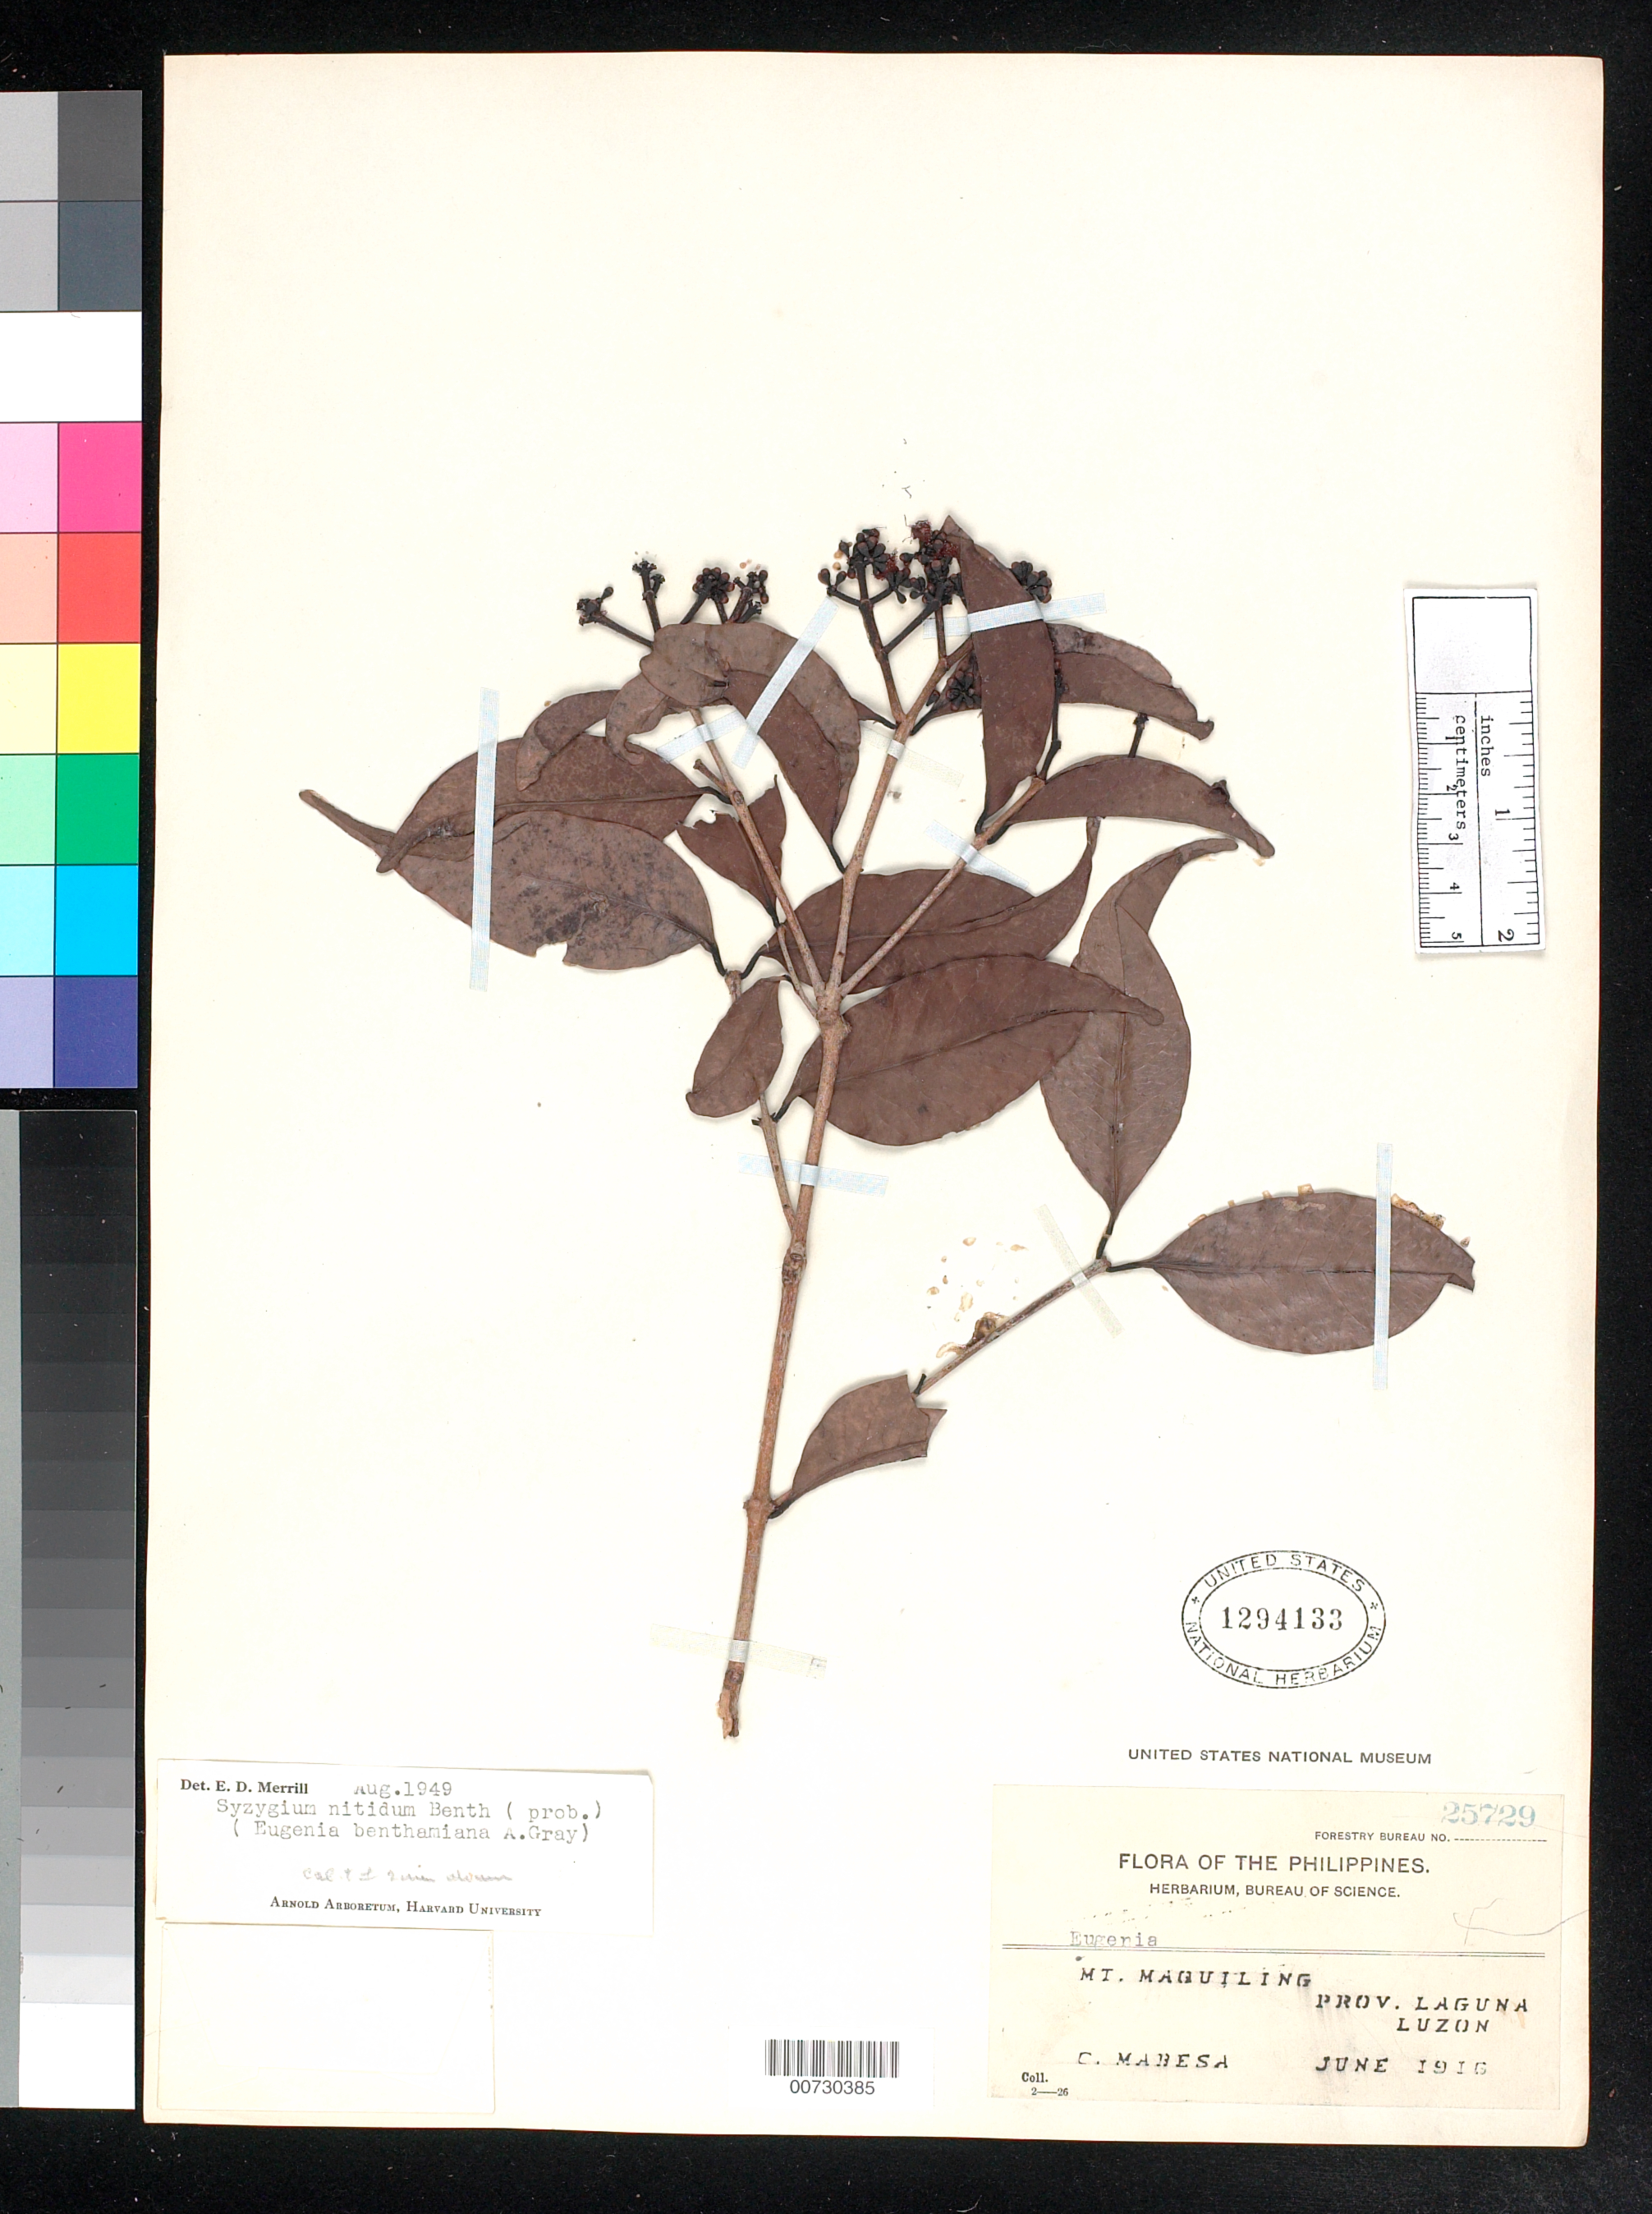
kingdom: Plantae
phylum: Tracheophyta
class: Magnoliopsida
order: Myrtales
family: Myrtaceae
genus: Syzygium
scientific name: Syzygium nitidum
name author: Benth.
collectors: C. Mabesa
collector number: For. Bur. 25729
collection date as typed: Jun 1916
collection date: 1916-06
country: Philippines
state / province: Calabarzon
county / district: Laguna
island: Luzon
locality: Mt. Maquiling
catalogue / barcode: US 1294133